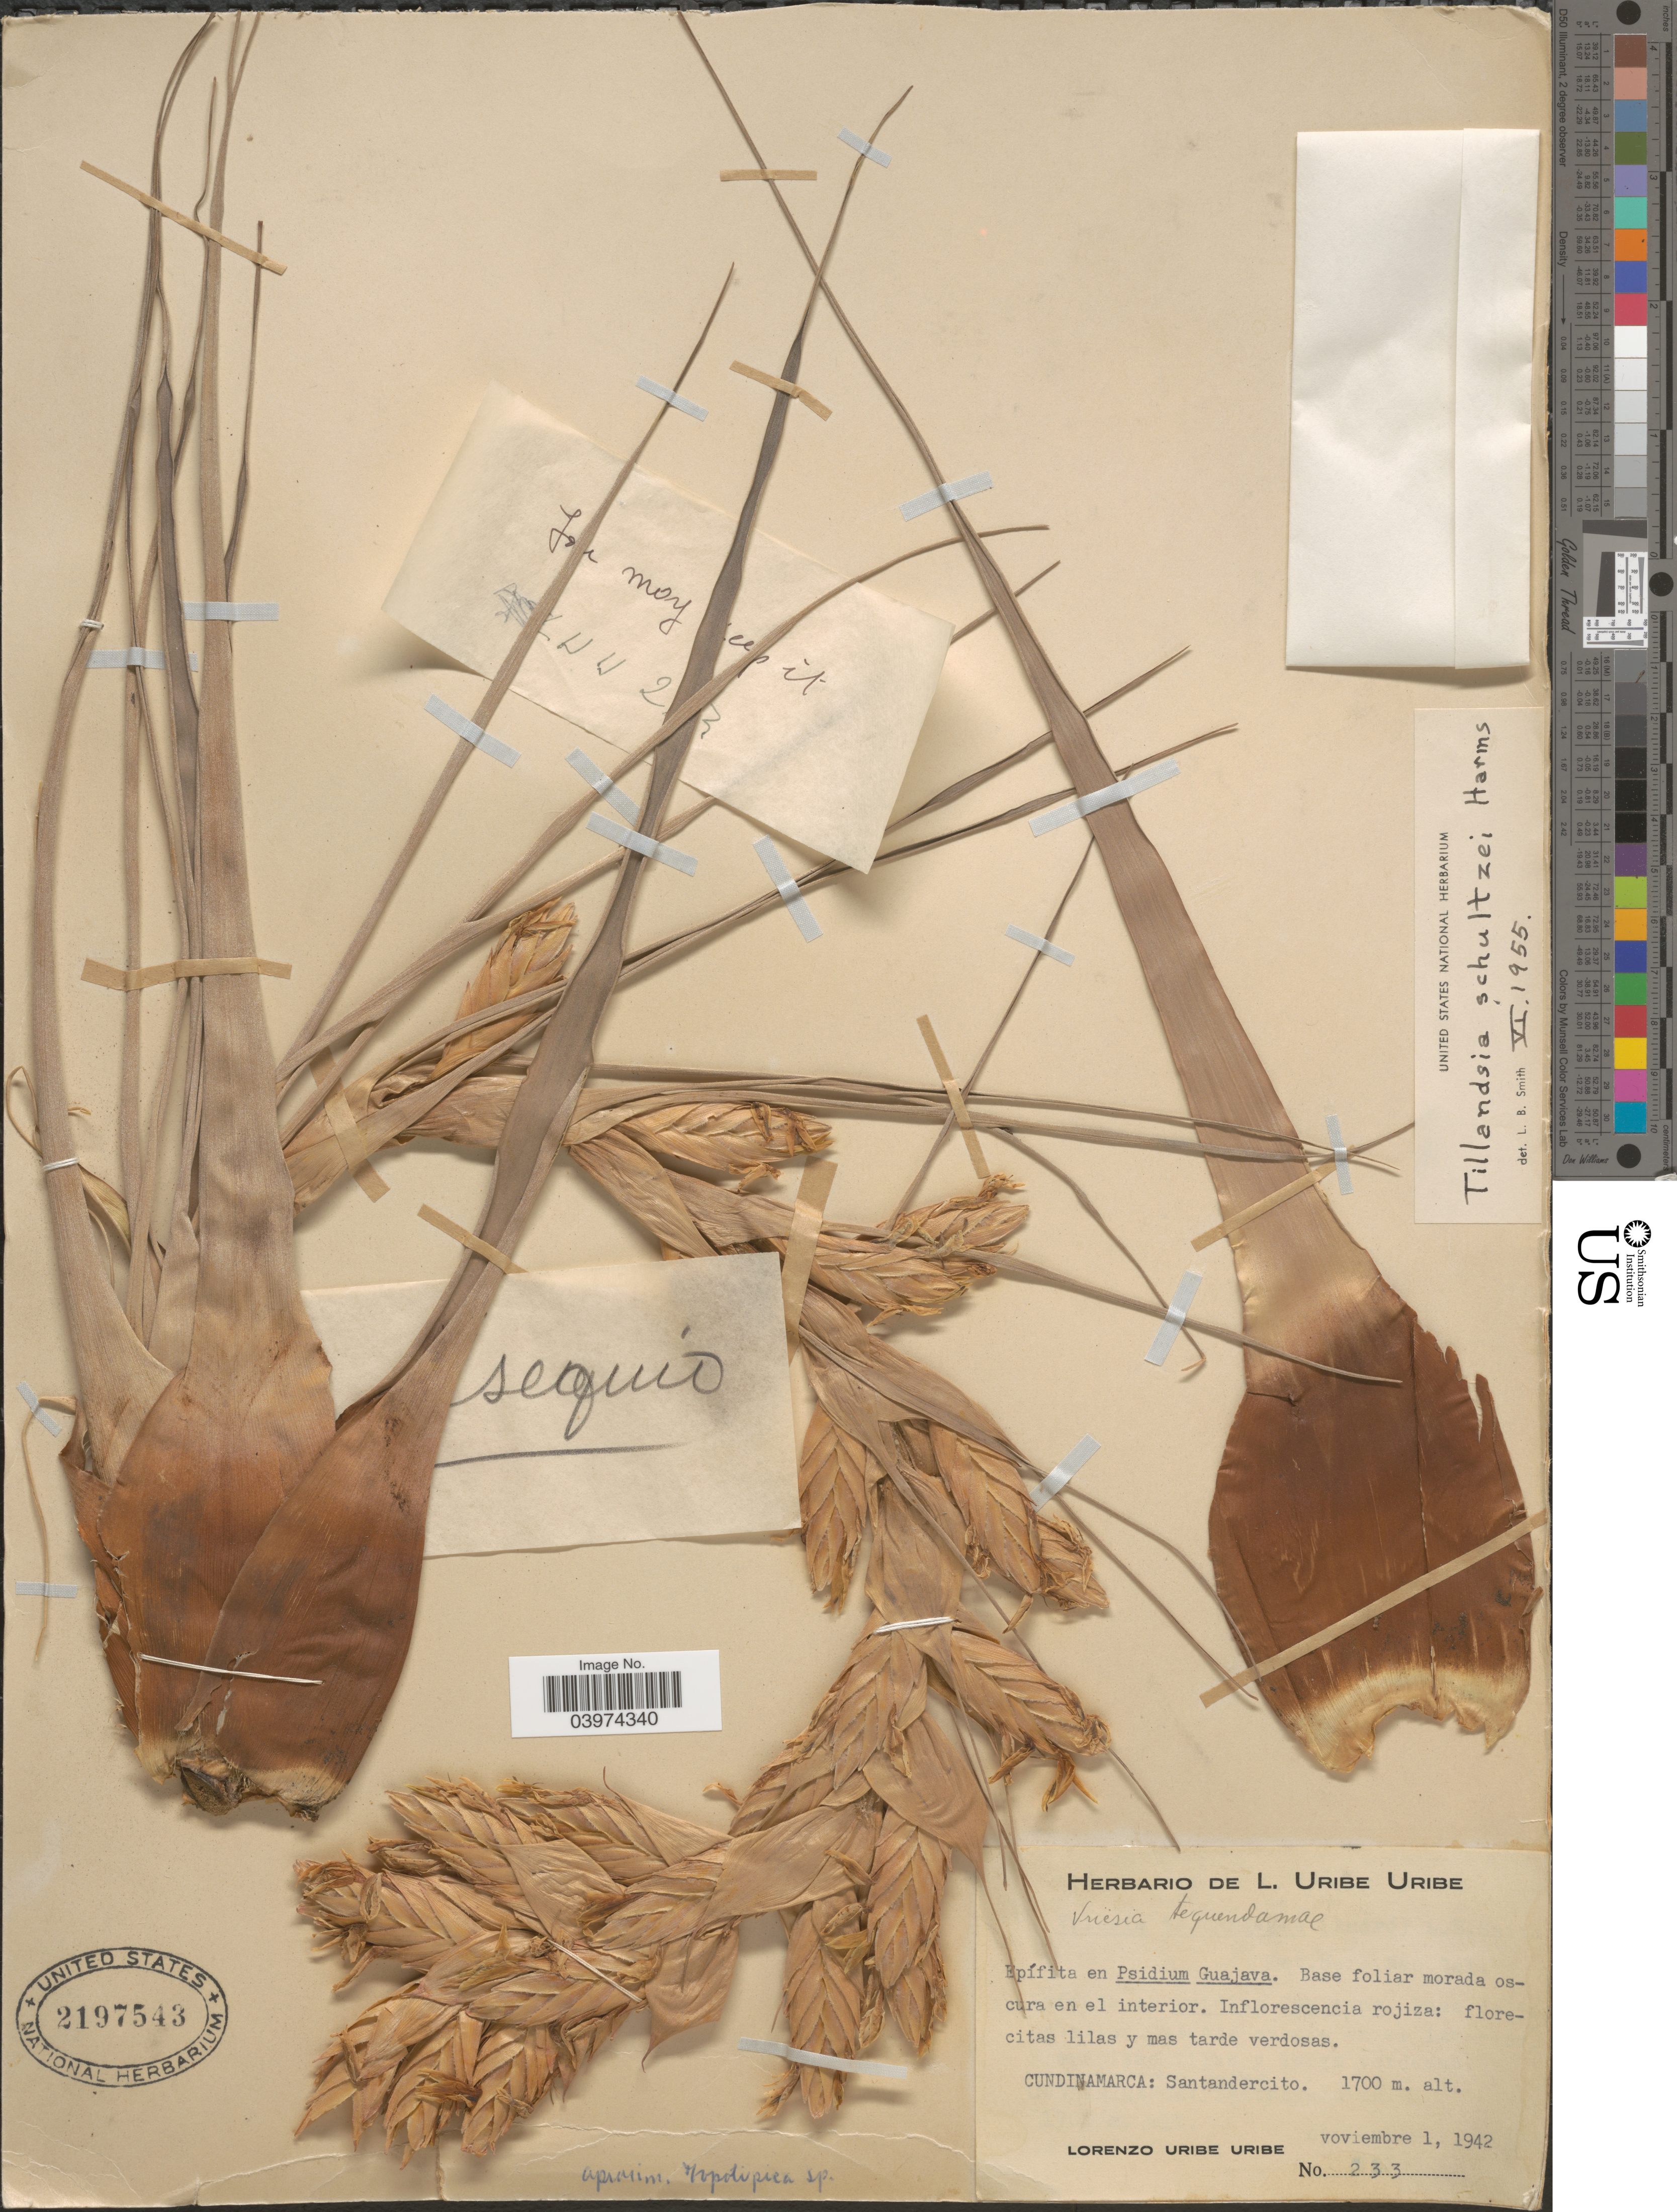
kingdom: Plantae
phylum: Tracheophyta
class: Liliopsida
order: Poales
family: Bromeliaceae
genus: Tillandsia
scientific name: Tillandsia schultzei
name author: Harms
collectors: L. Uribe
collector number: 233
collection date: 1942-11-01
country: Colombia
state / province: Cundinamarca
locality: Santandercito.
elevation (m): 1700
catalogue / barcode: US 2197543